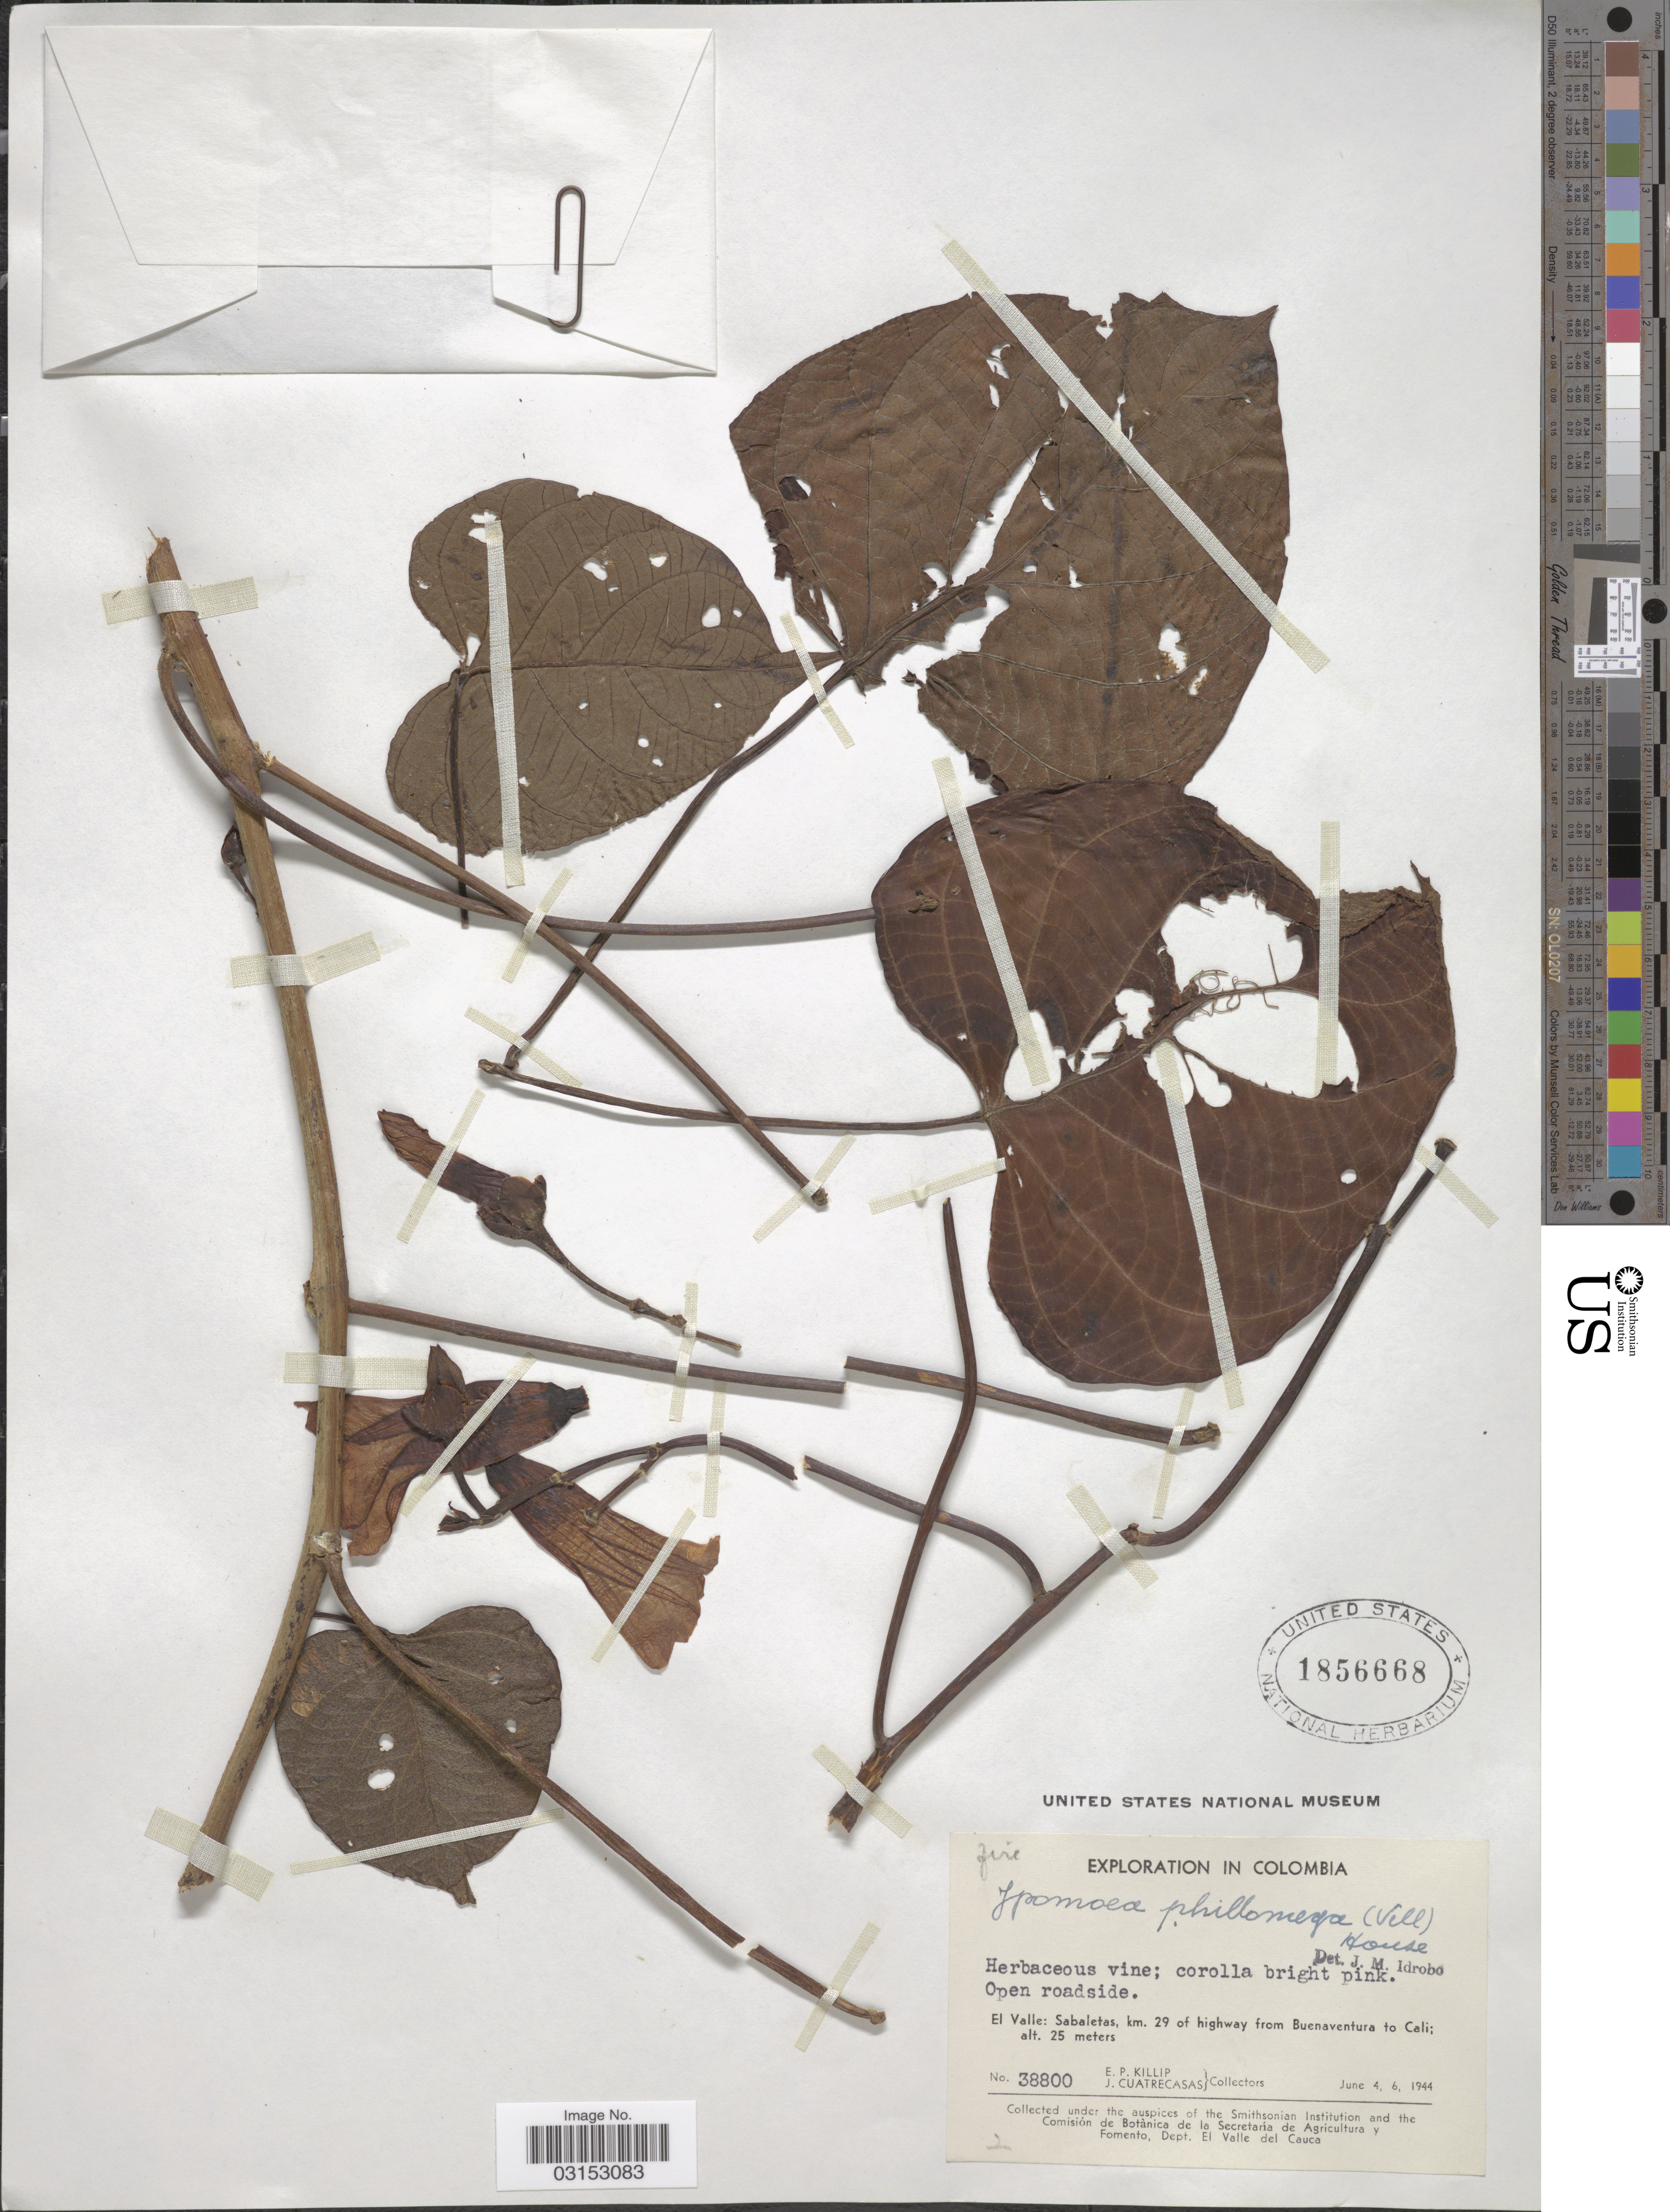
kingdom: Plantae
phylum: Tracheophyta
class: Magnoliopsida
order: Solanales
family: Convolvulaceae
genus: Ipomoea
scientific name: Ipomoea pterodes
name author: Choisy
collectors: E. P. Killip & J. Cuatrecasas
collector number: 38800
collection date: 1944-06-04/1944-06-06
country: Colombia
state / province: Valle del Cauca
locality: El Valle: Sabaletas, km. 29 of highway from Buenaventura to Cali.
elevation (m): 25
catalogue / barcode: US 1856668